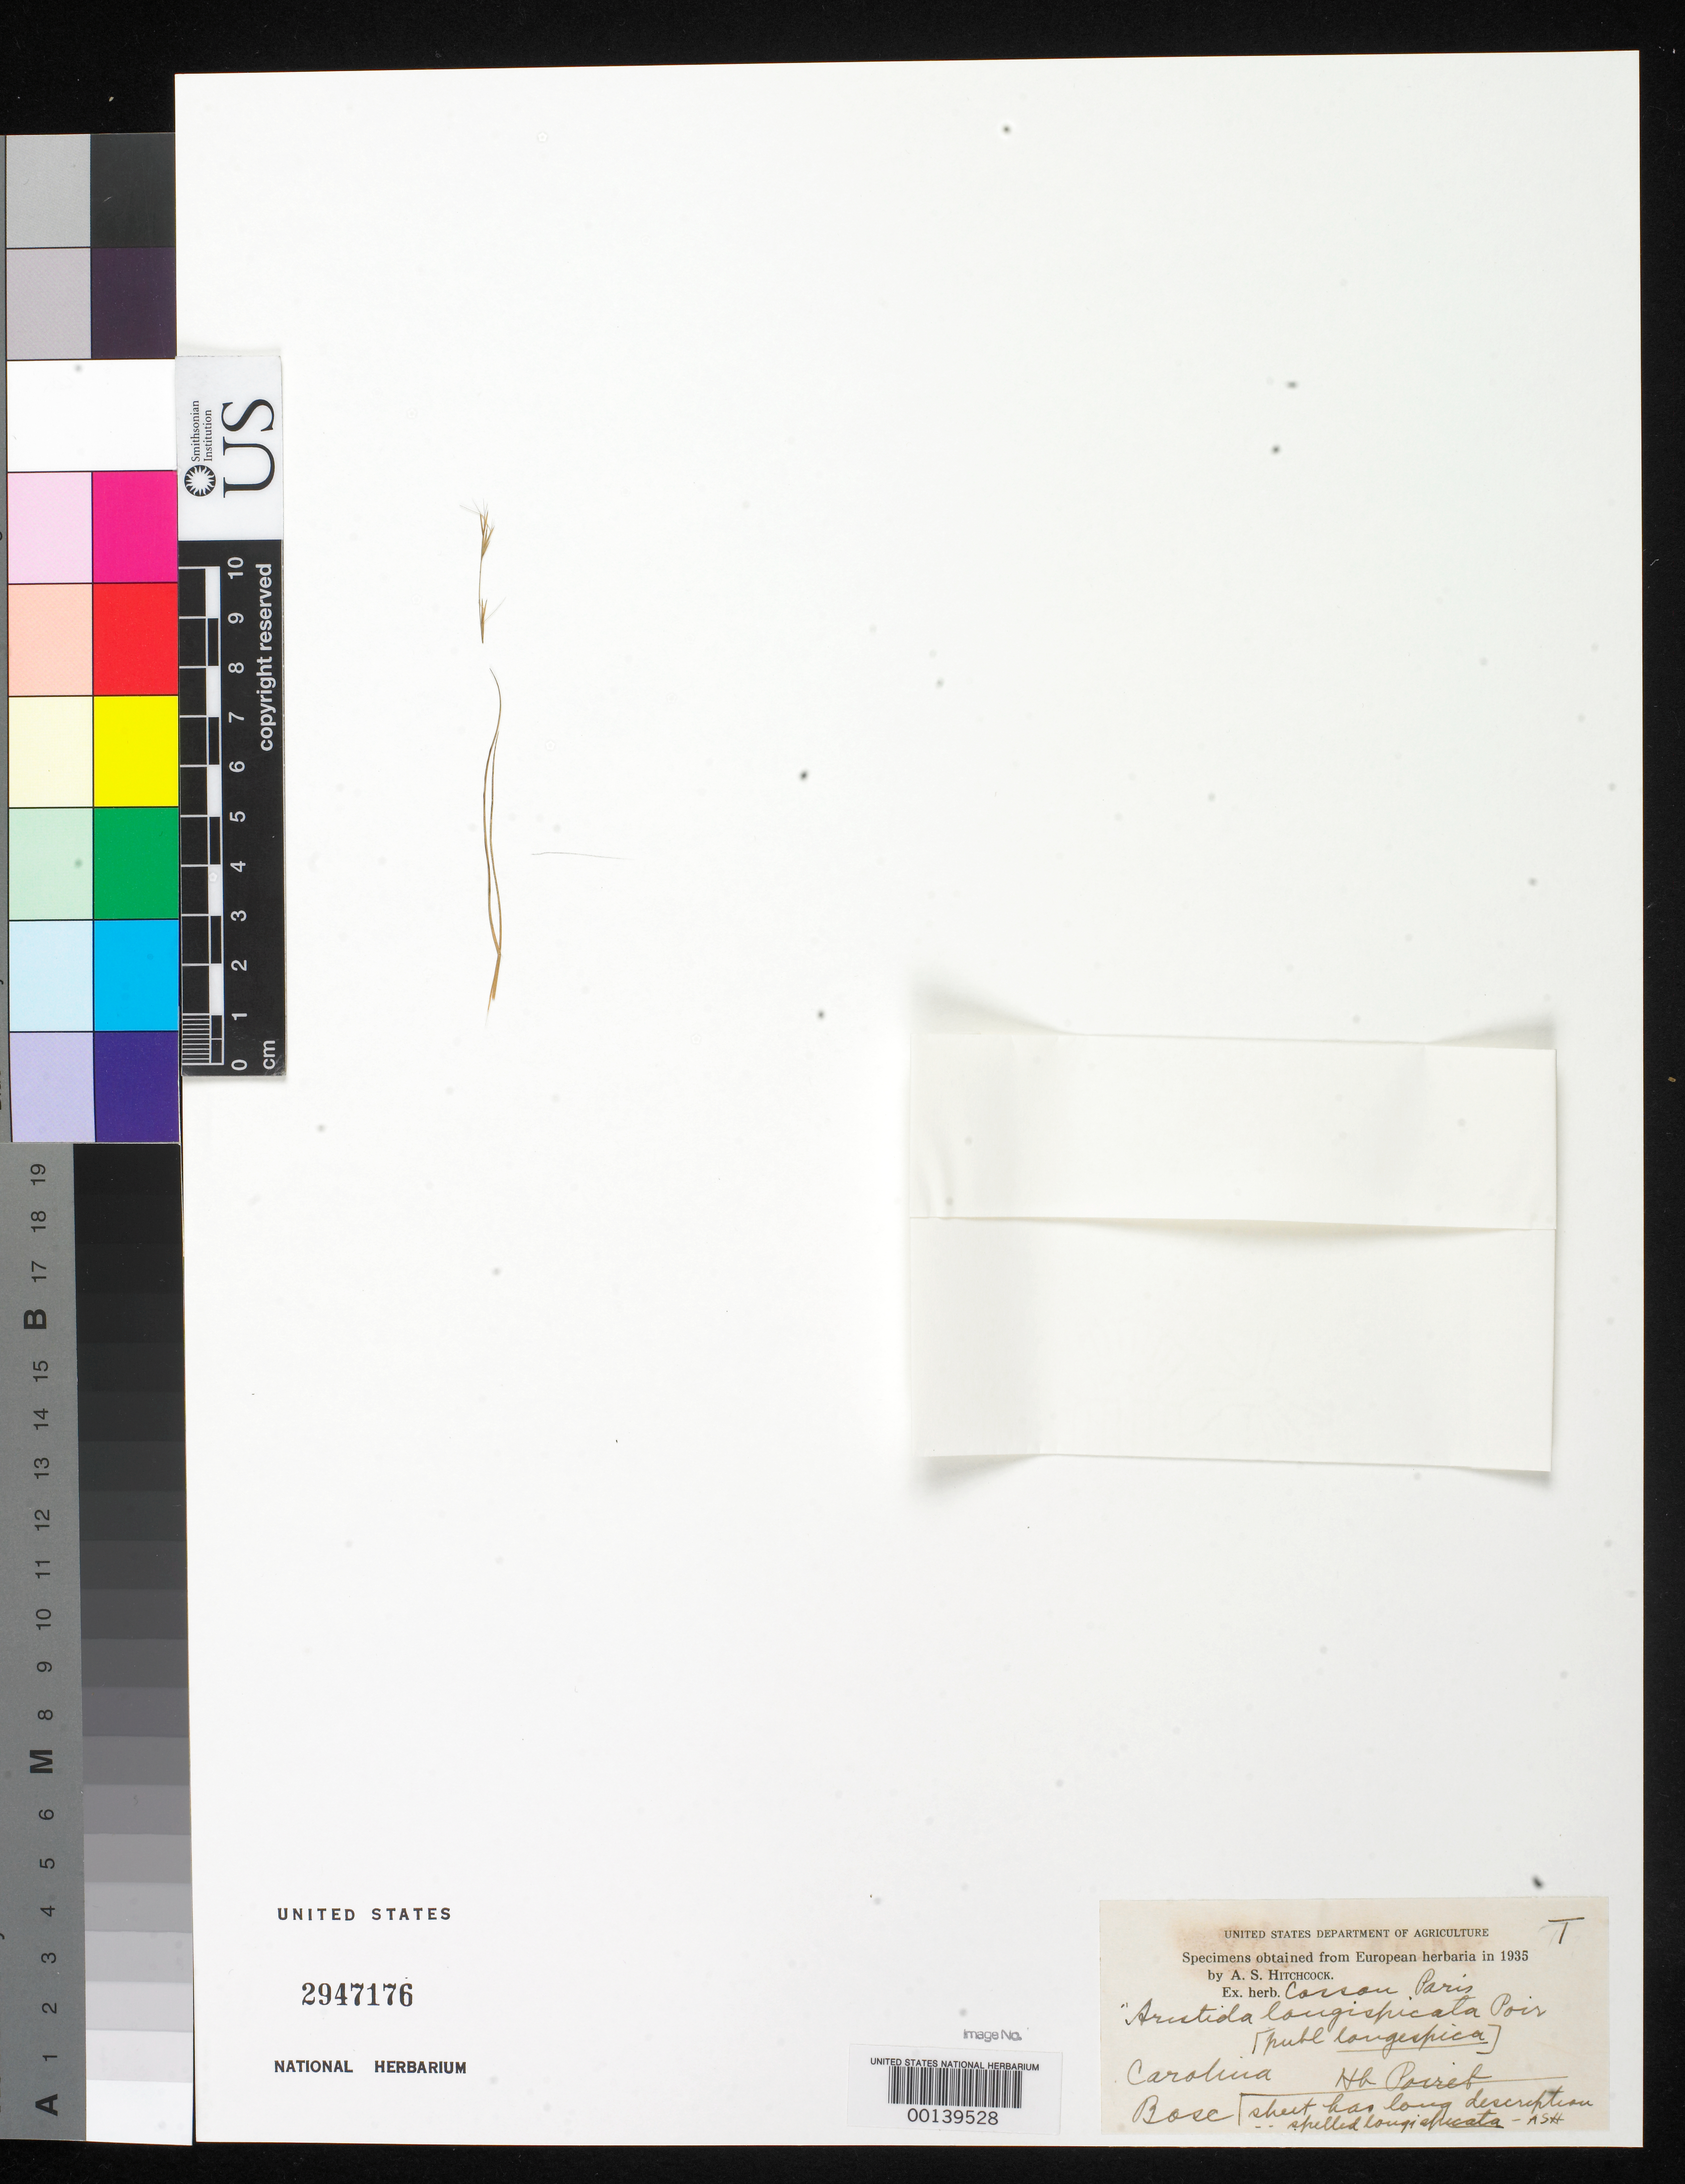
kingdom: Plantae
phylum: Tracheophyta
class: Liliopsida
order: Poales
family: Poaceae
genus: Aristida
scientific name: Aristida longespica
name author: Poir.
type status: Type Fragment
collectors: L. A. G. Bosc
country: United States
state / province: North Carolina / South Carolina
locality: "Carolina"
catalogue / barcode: US 2947176